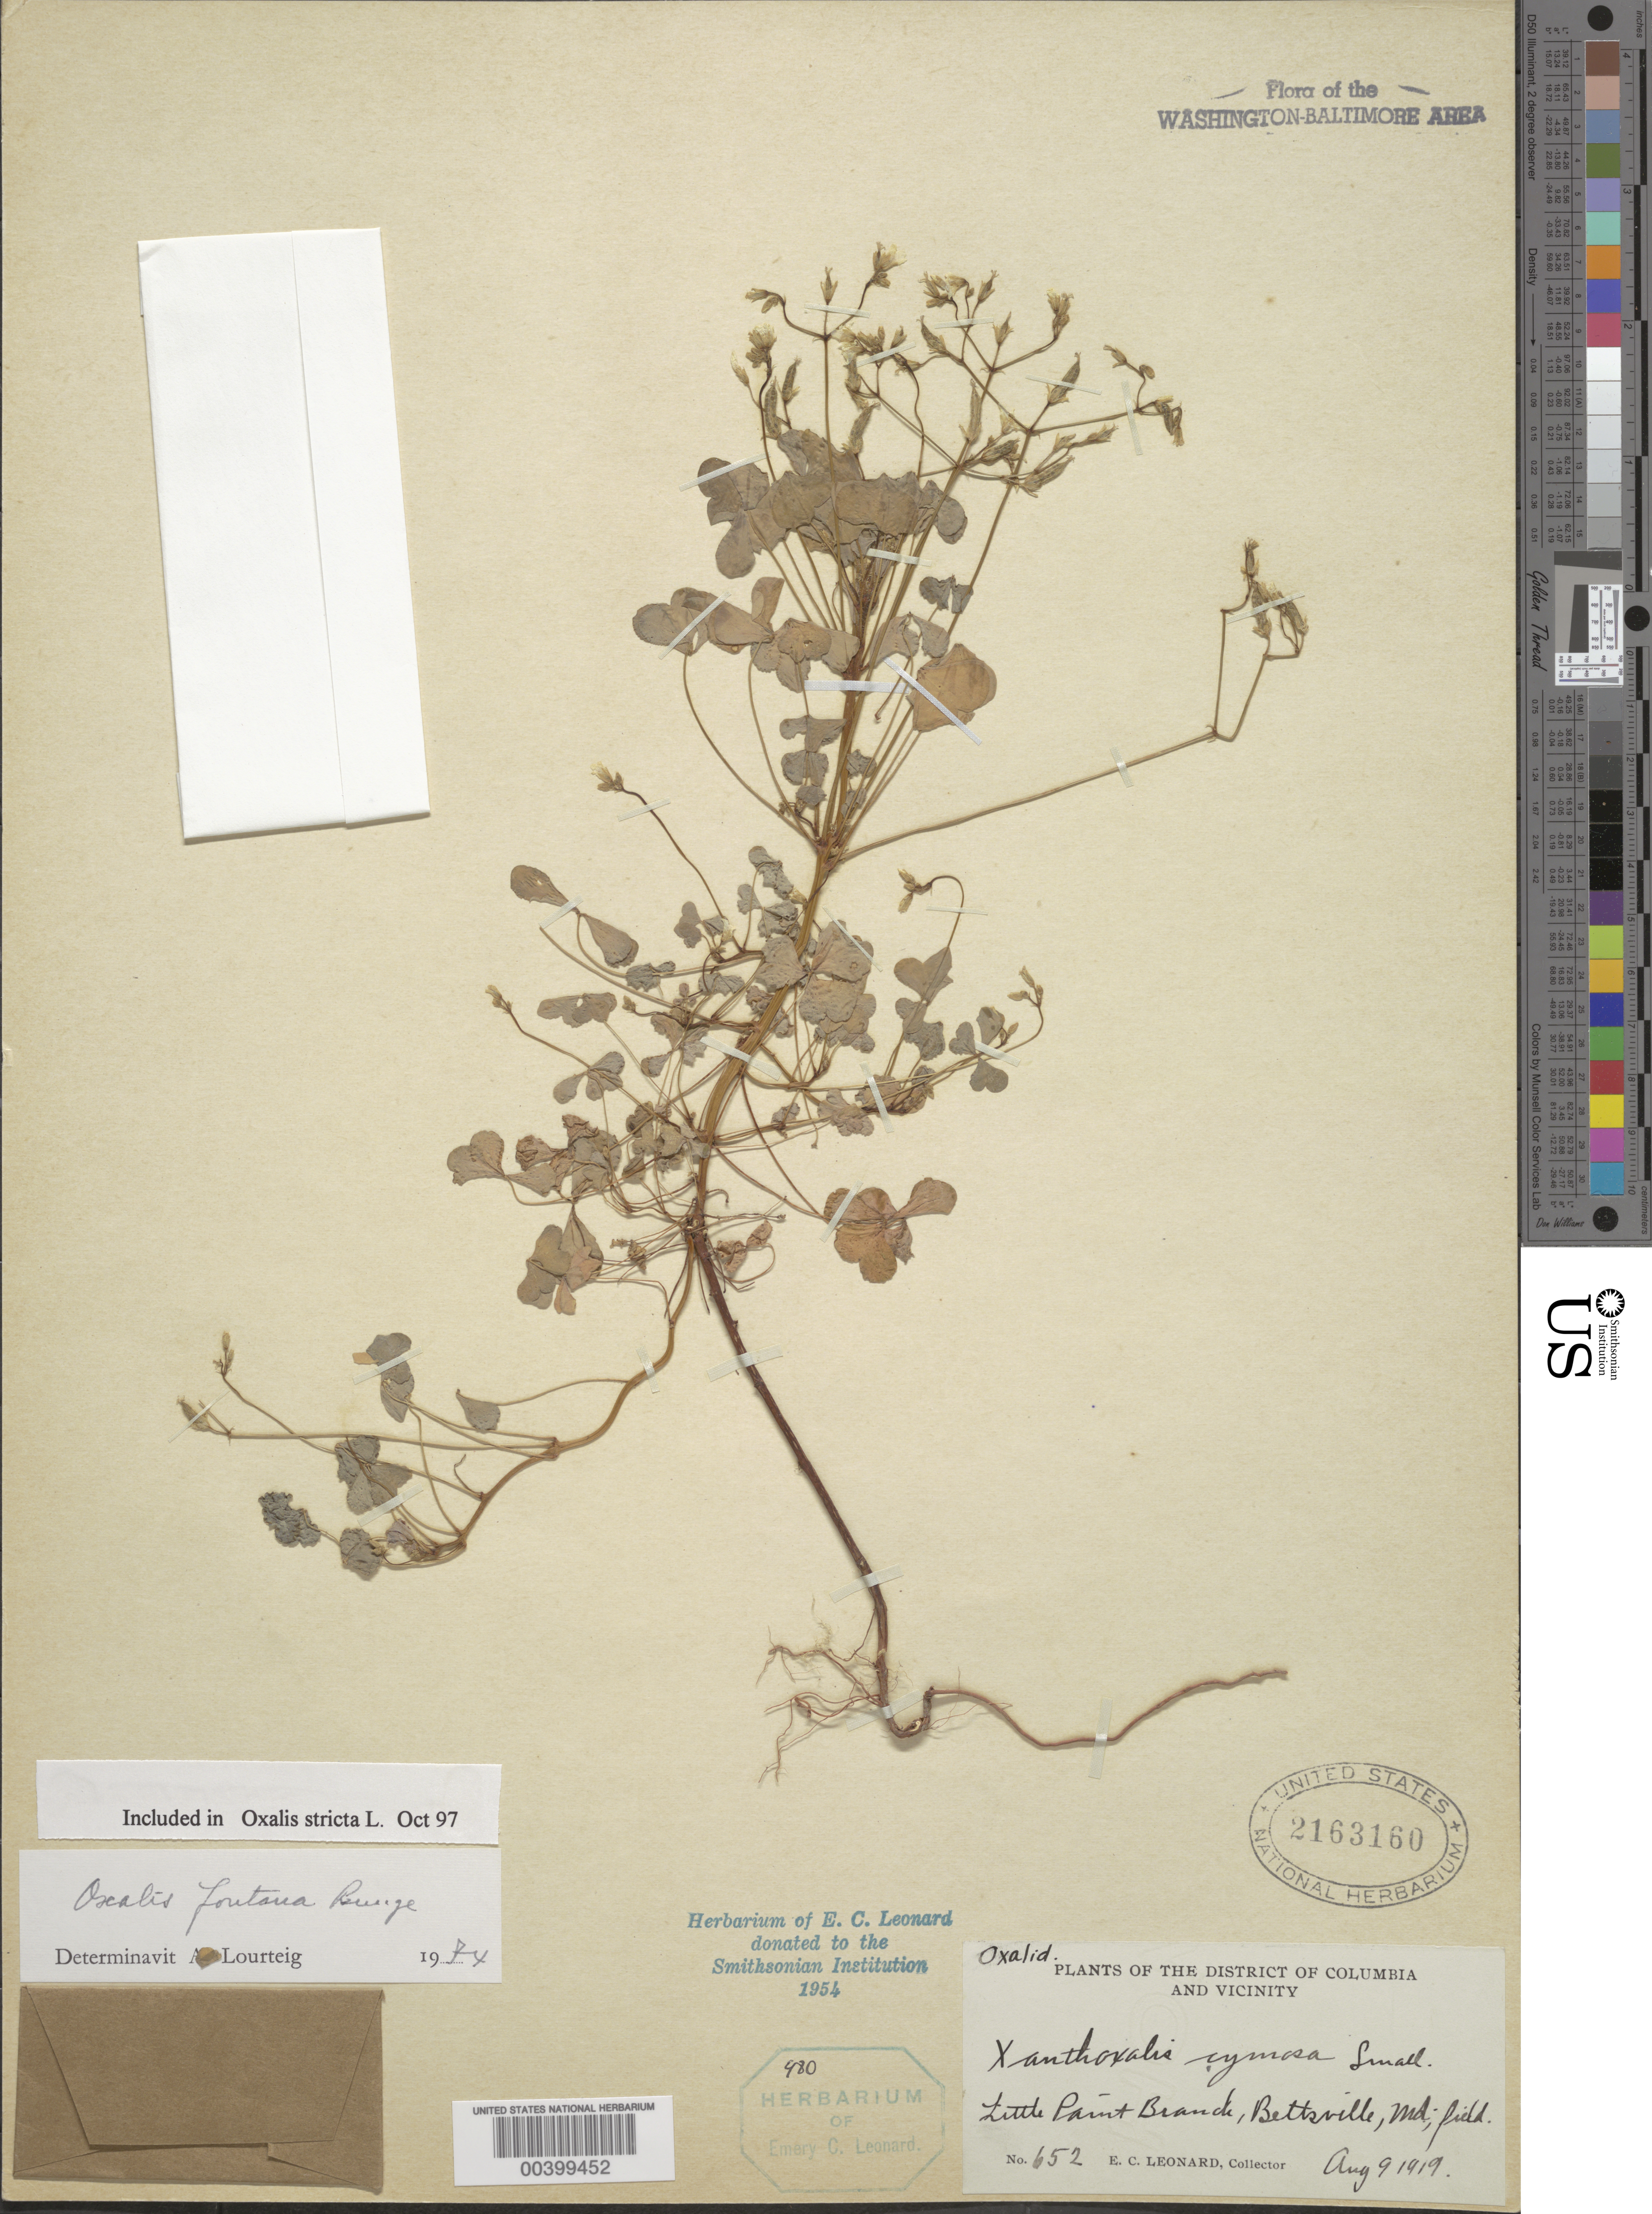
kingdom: Plantae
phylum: Tracheophyta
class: Magnoliopsida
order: Oxalidales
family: Oxalidaceae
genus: Oxalis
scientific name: Oxalis stricta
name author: L.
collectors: E. C. Leonard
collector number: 652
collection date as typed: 09 Aug 1919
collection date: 1919-08-09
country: United States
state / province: Maryland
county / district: Prince George's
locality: Little Paint Branch, Beltsville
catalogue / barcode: US 2163160